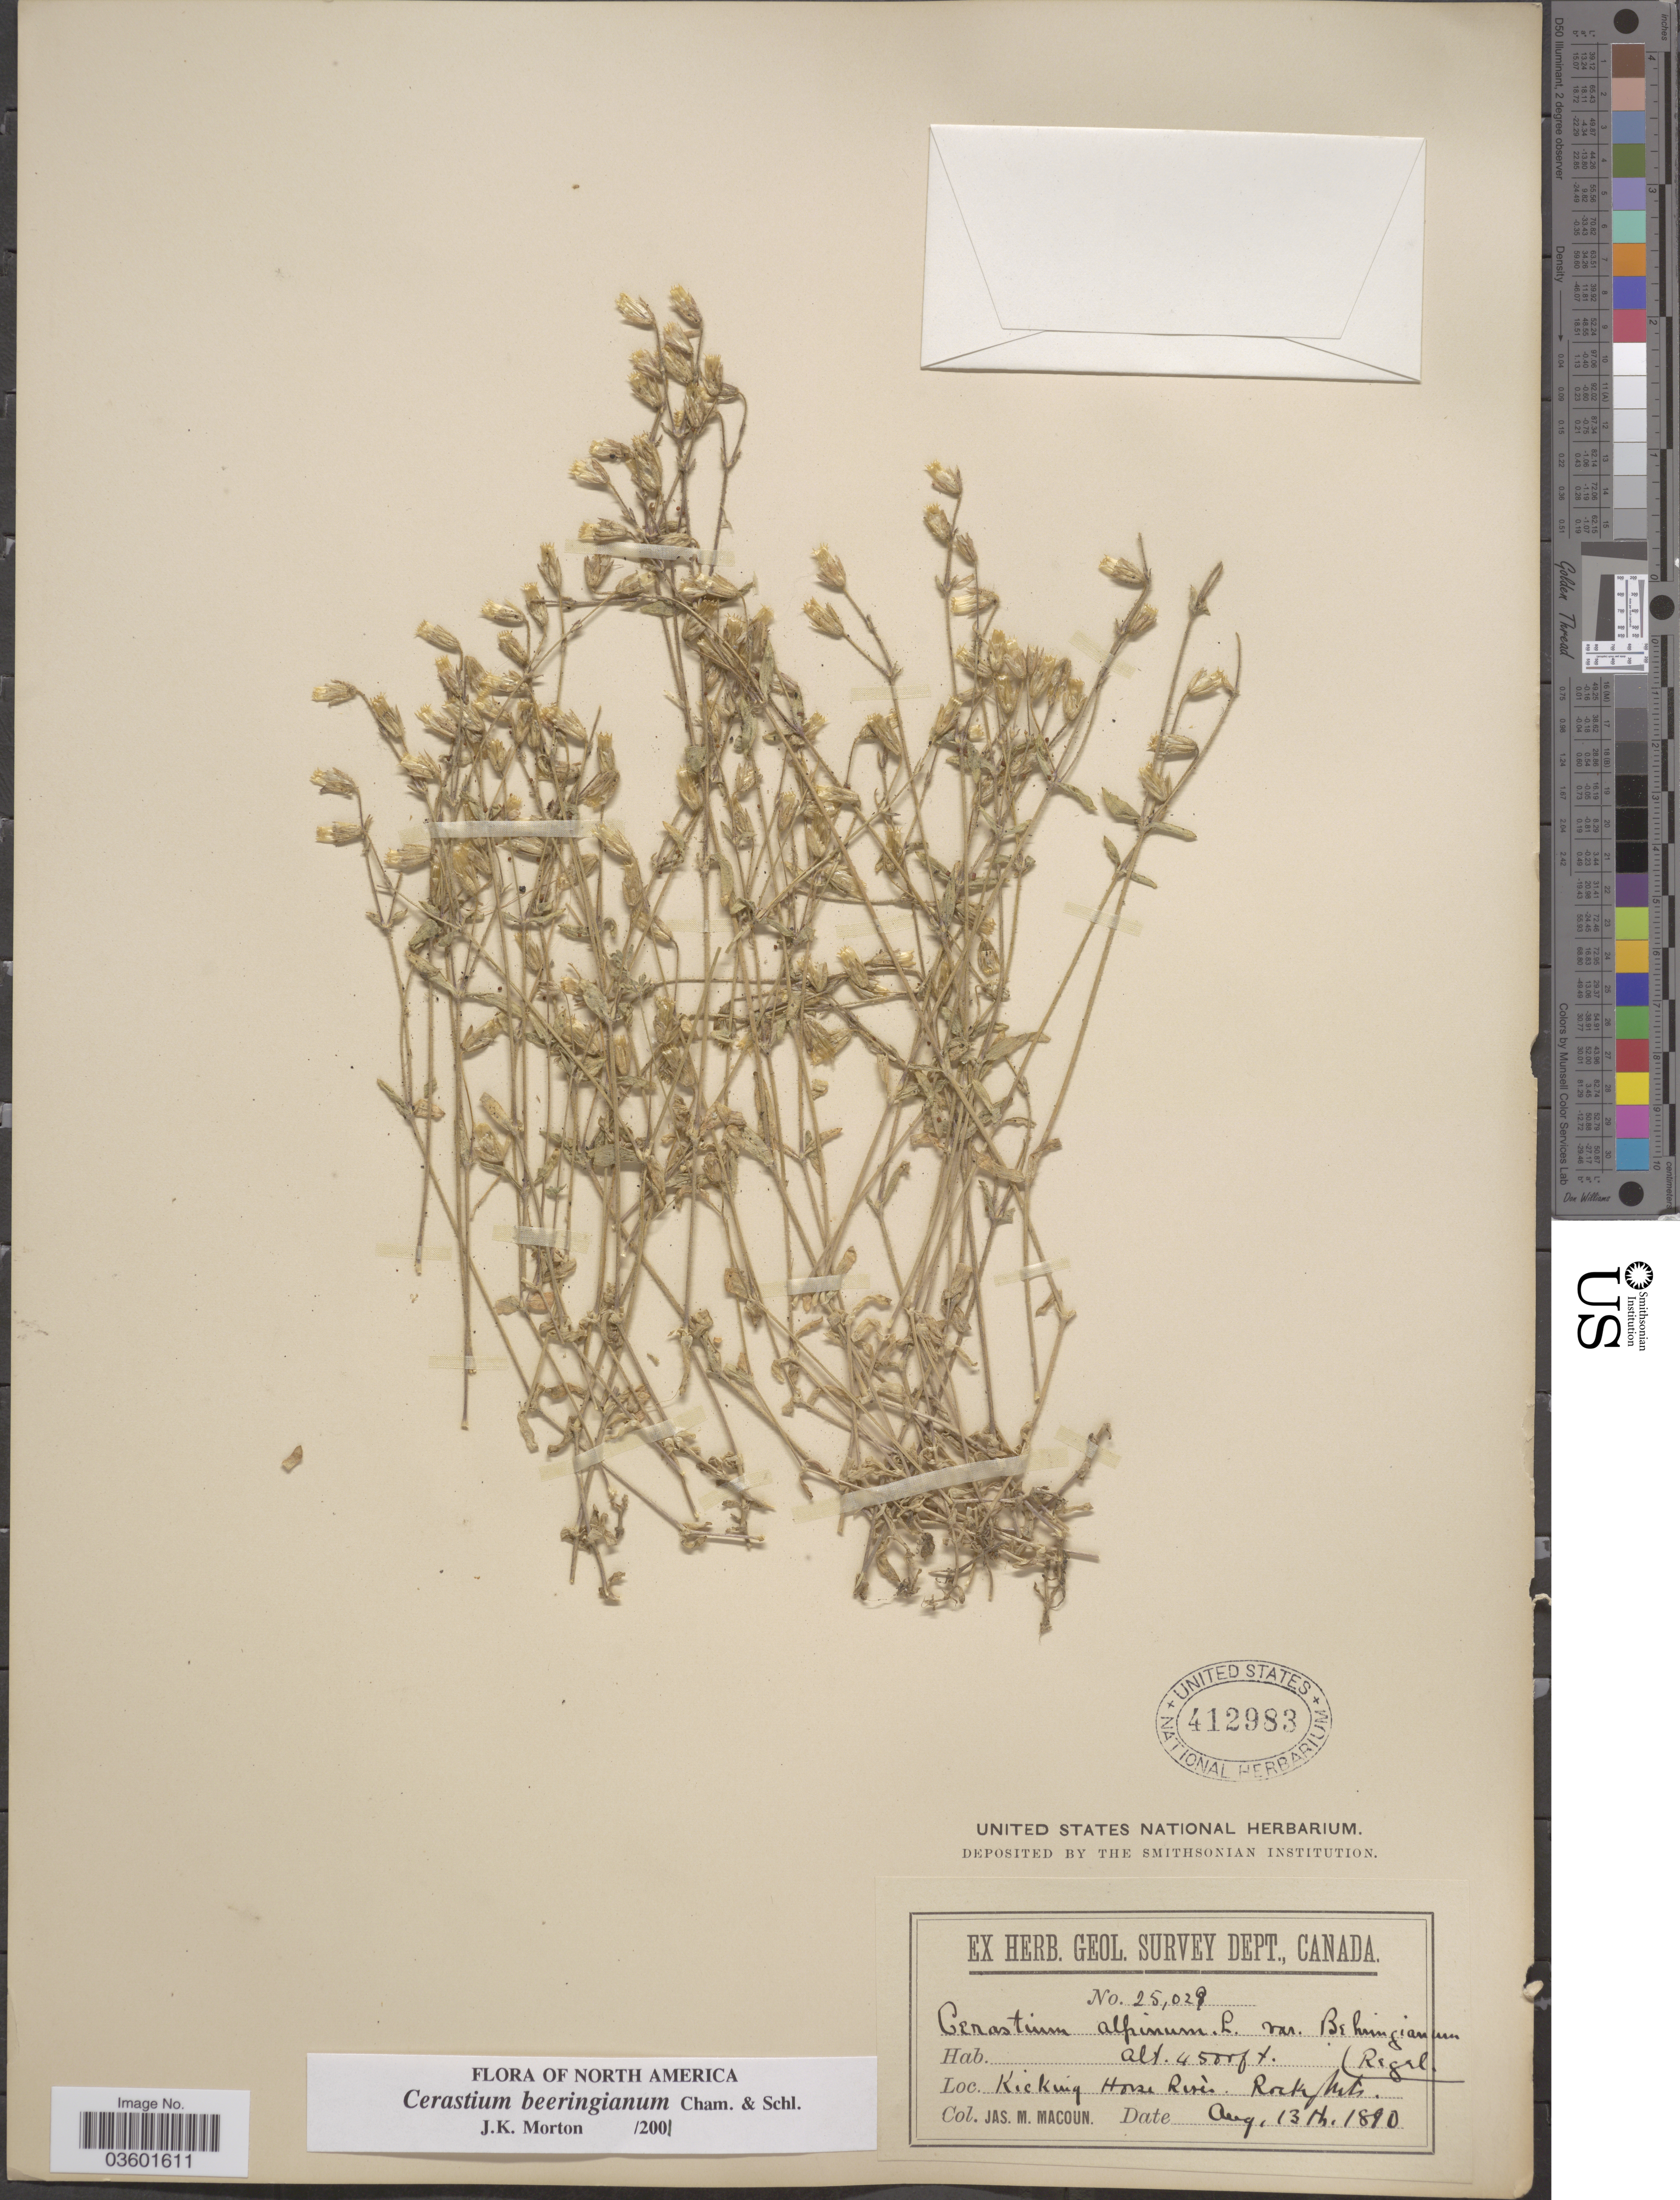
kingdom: Plantae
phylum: Tracheophyta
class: Magnoliopsida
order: Caryophyllales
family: Caryophyllaceae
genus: Cerastium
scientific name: Cerastium beeringianum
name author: Cham. & Schltdl.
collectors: J. M. Macoun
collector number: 25029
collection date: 1890-08-13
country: Canada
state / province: British Columbia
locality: Kicking Horse River. Rocky Mts.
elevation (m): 1372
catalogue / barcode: US 412983